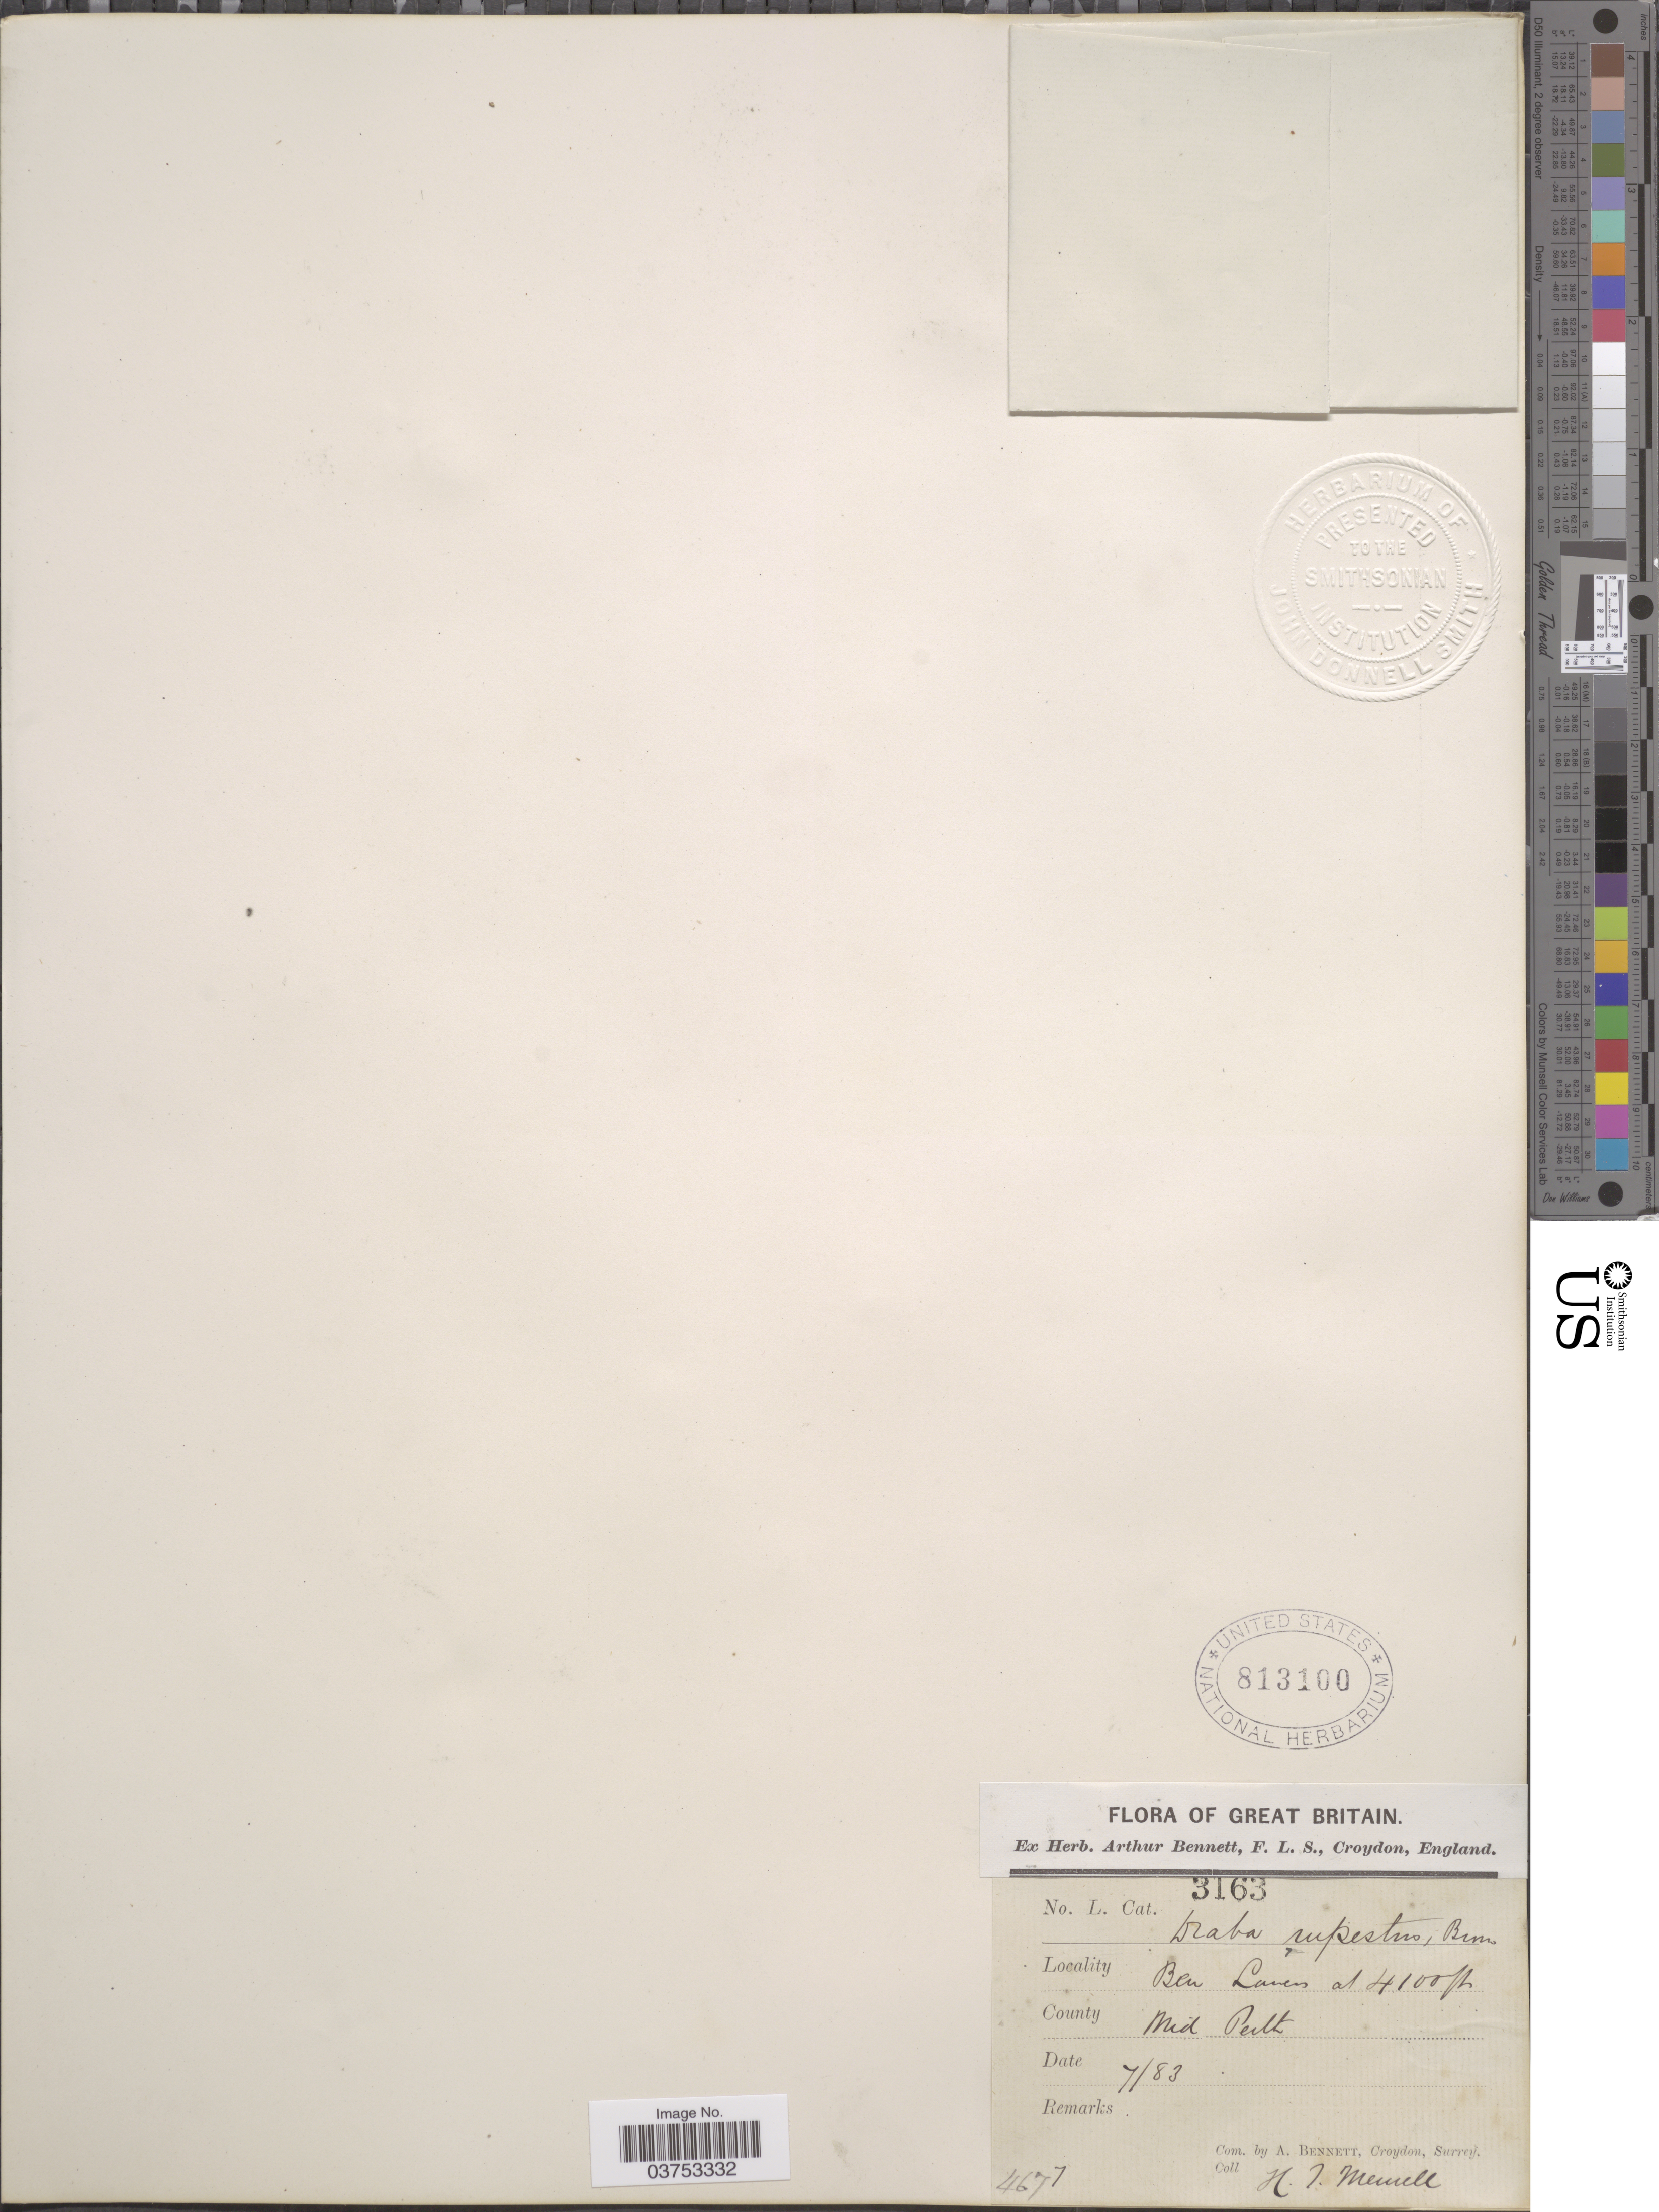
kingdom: Plantae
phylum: Tracheophyta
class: Magnoliopsida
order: Brassicales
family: Brassicaceae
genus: Draba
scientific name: Draba rupestris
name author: W.T. Aiton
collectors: H. Mennell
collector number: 4677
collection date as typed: Transcribed d/m/y: /7/83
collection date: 1883-07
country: United Kingdom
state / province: Scotland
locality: Ben Lawers. County Mid Perth.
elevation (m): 1250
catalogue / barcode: US 813100